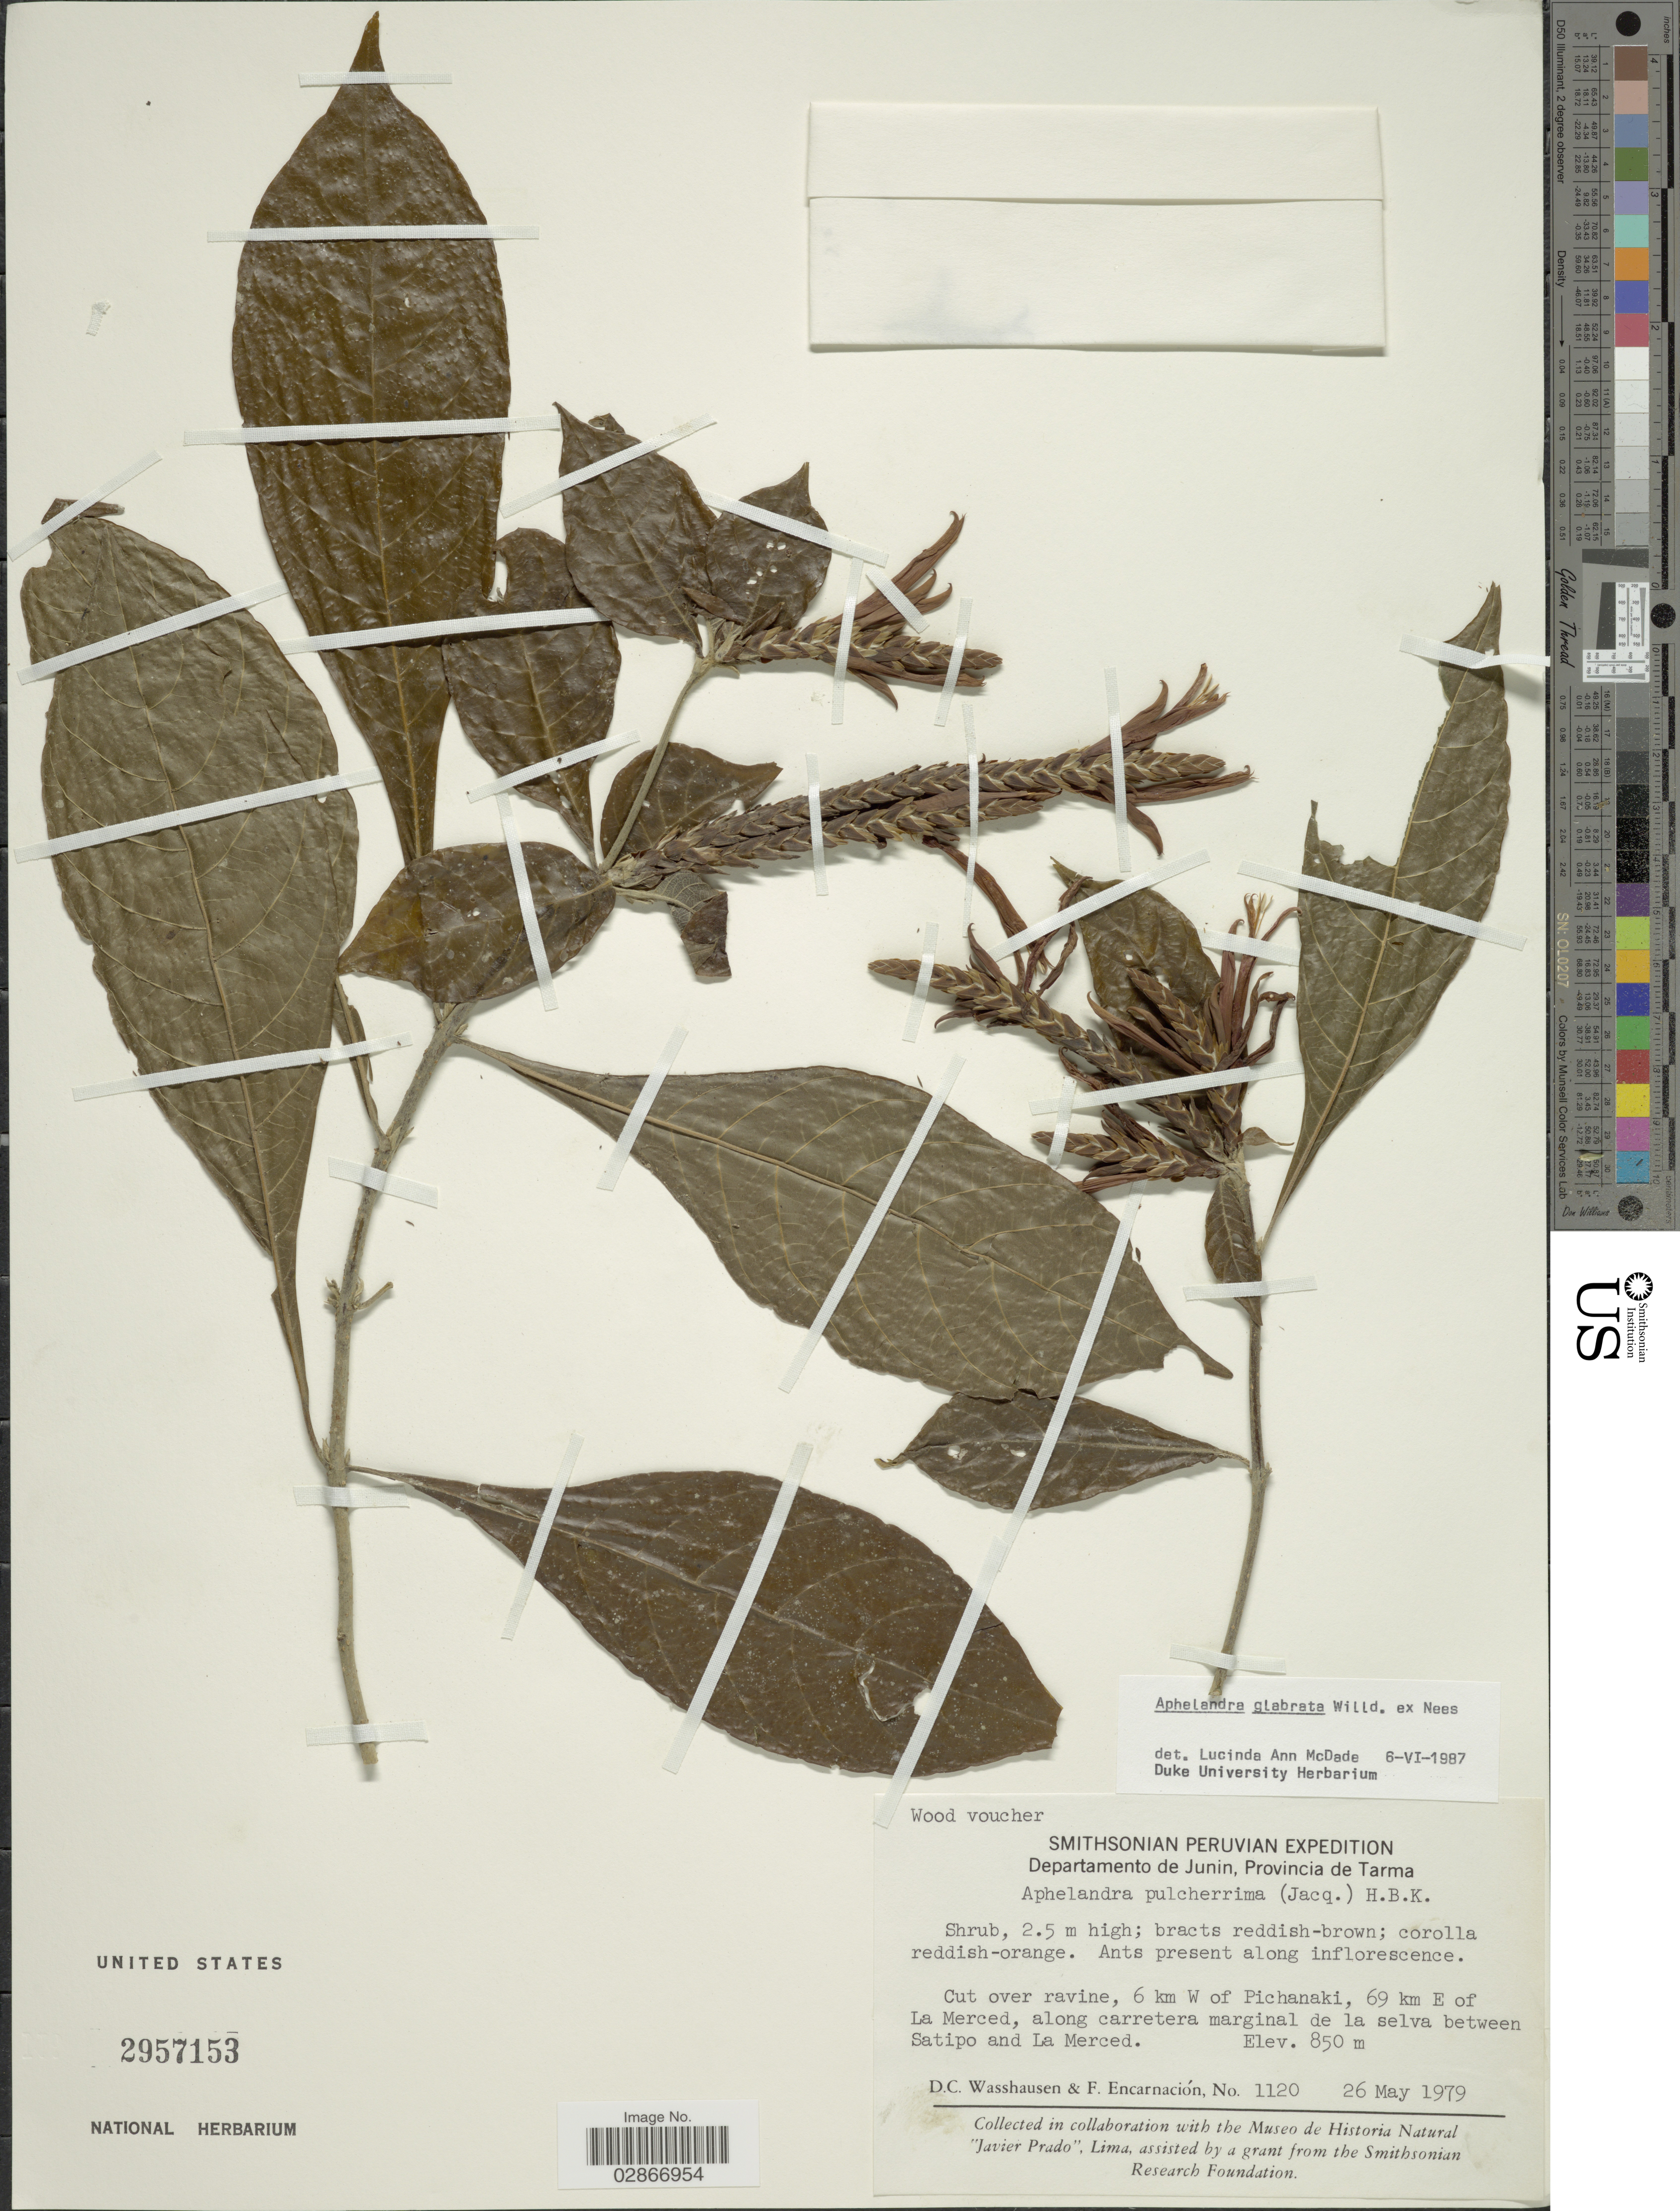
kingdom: Plantae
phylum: Tracheophyta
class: Magnoliopsida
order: Lamiales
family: Acanthaceae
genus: Aphelandra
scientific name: Aphelandra glabrata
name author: Willd. ex Nees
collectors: D. C. Wasshausen & F. Encarnación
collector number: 1120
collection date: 1979-05-26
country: Peru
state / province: Junín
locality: Departamento de Junin, Provincia de Tarma. 6 km W of Pichanaki, 69 km e of La Merced, along carretera marginal de la selva between Satipo and La Merced.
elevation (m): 850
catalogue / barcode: US 2957153